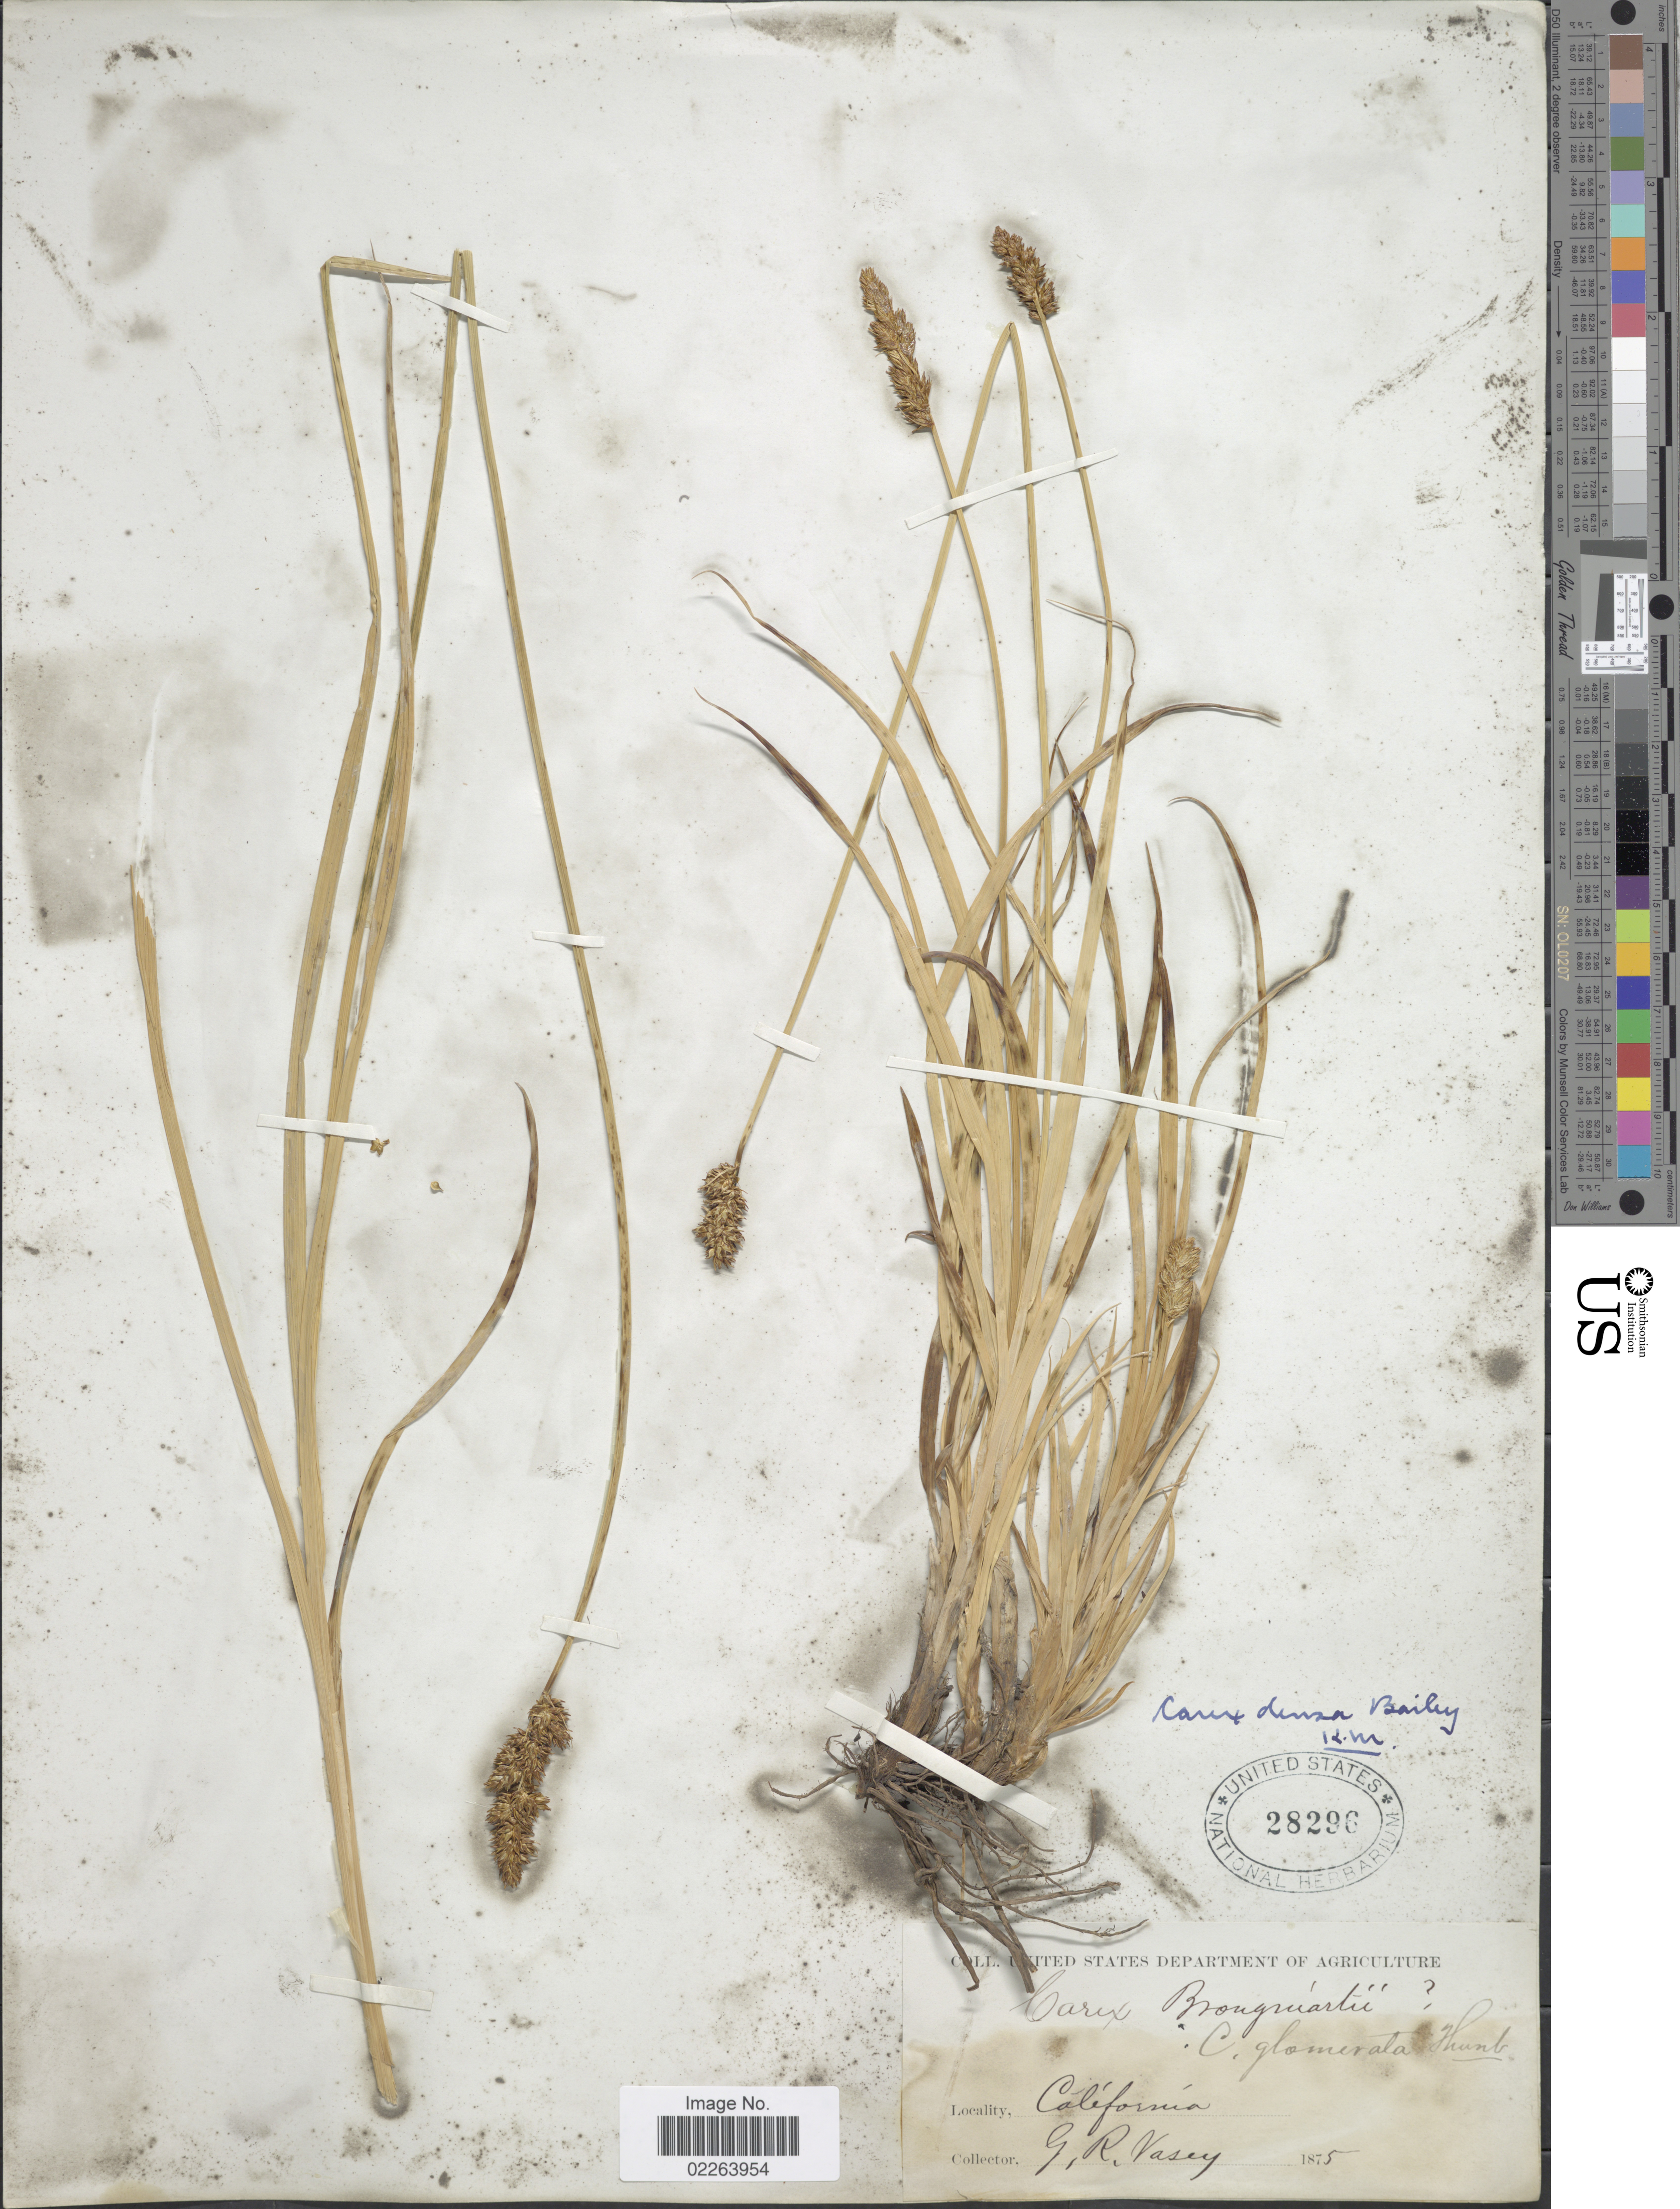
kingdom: Plantae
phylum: Tracheophyta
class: Liliopsida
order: Poales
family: Cyperaceae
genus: Carex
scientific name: Carex densa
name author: (L.H. Bailey) L.H. Bailey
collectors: G. R. Vasey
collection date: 1875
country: United States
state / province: California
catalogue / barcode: US 28296